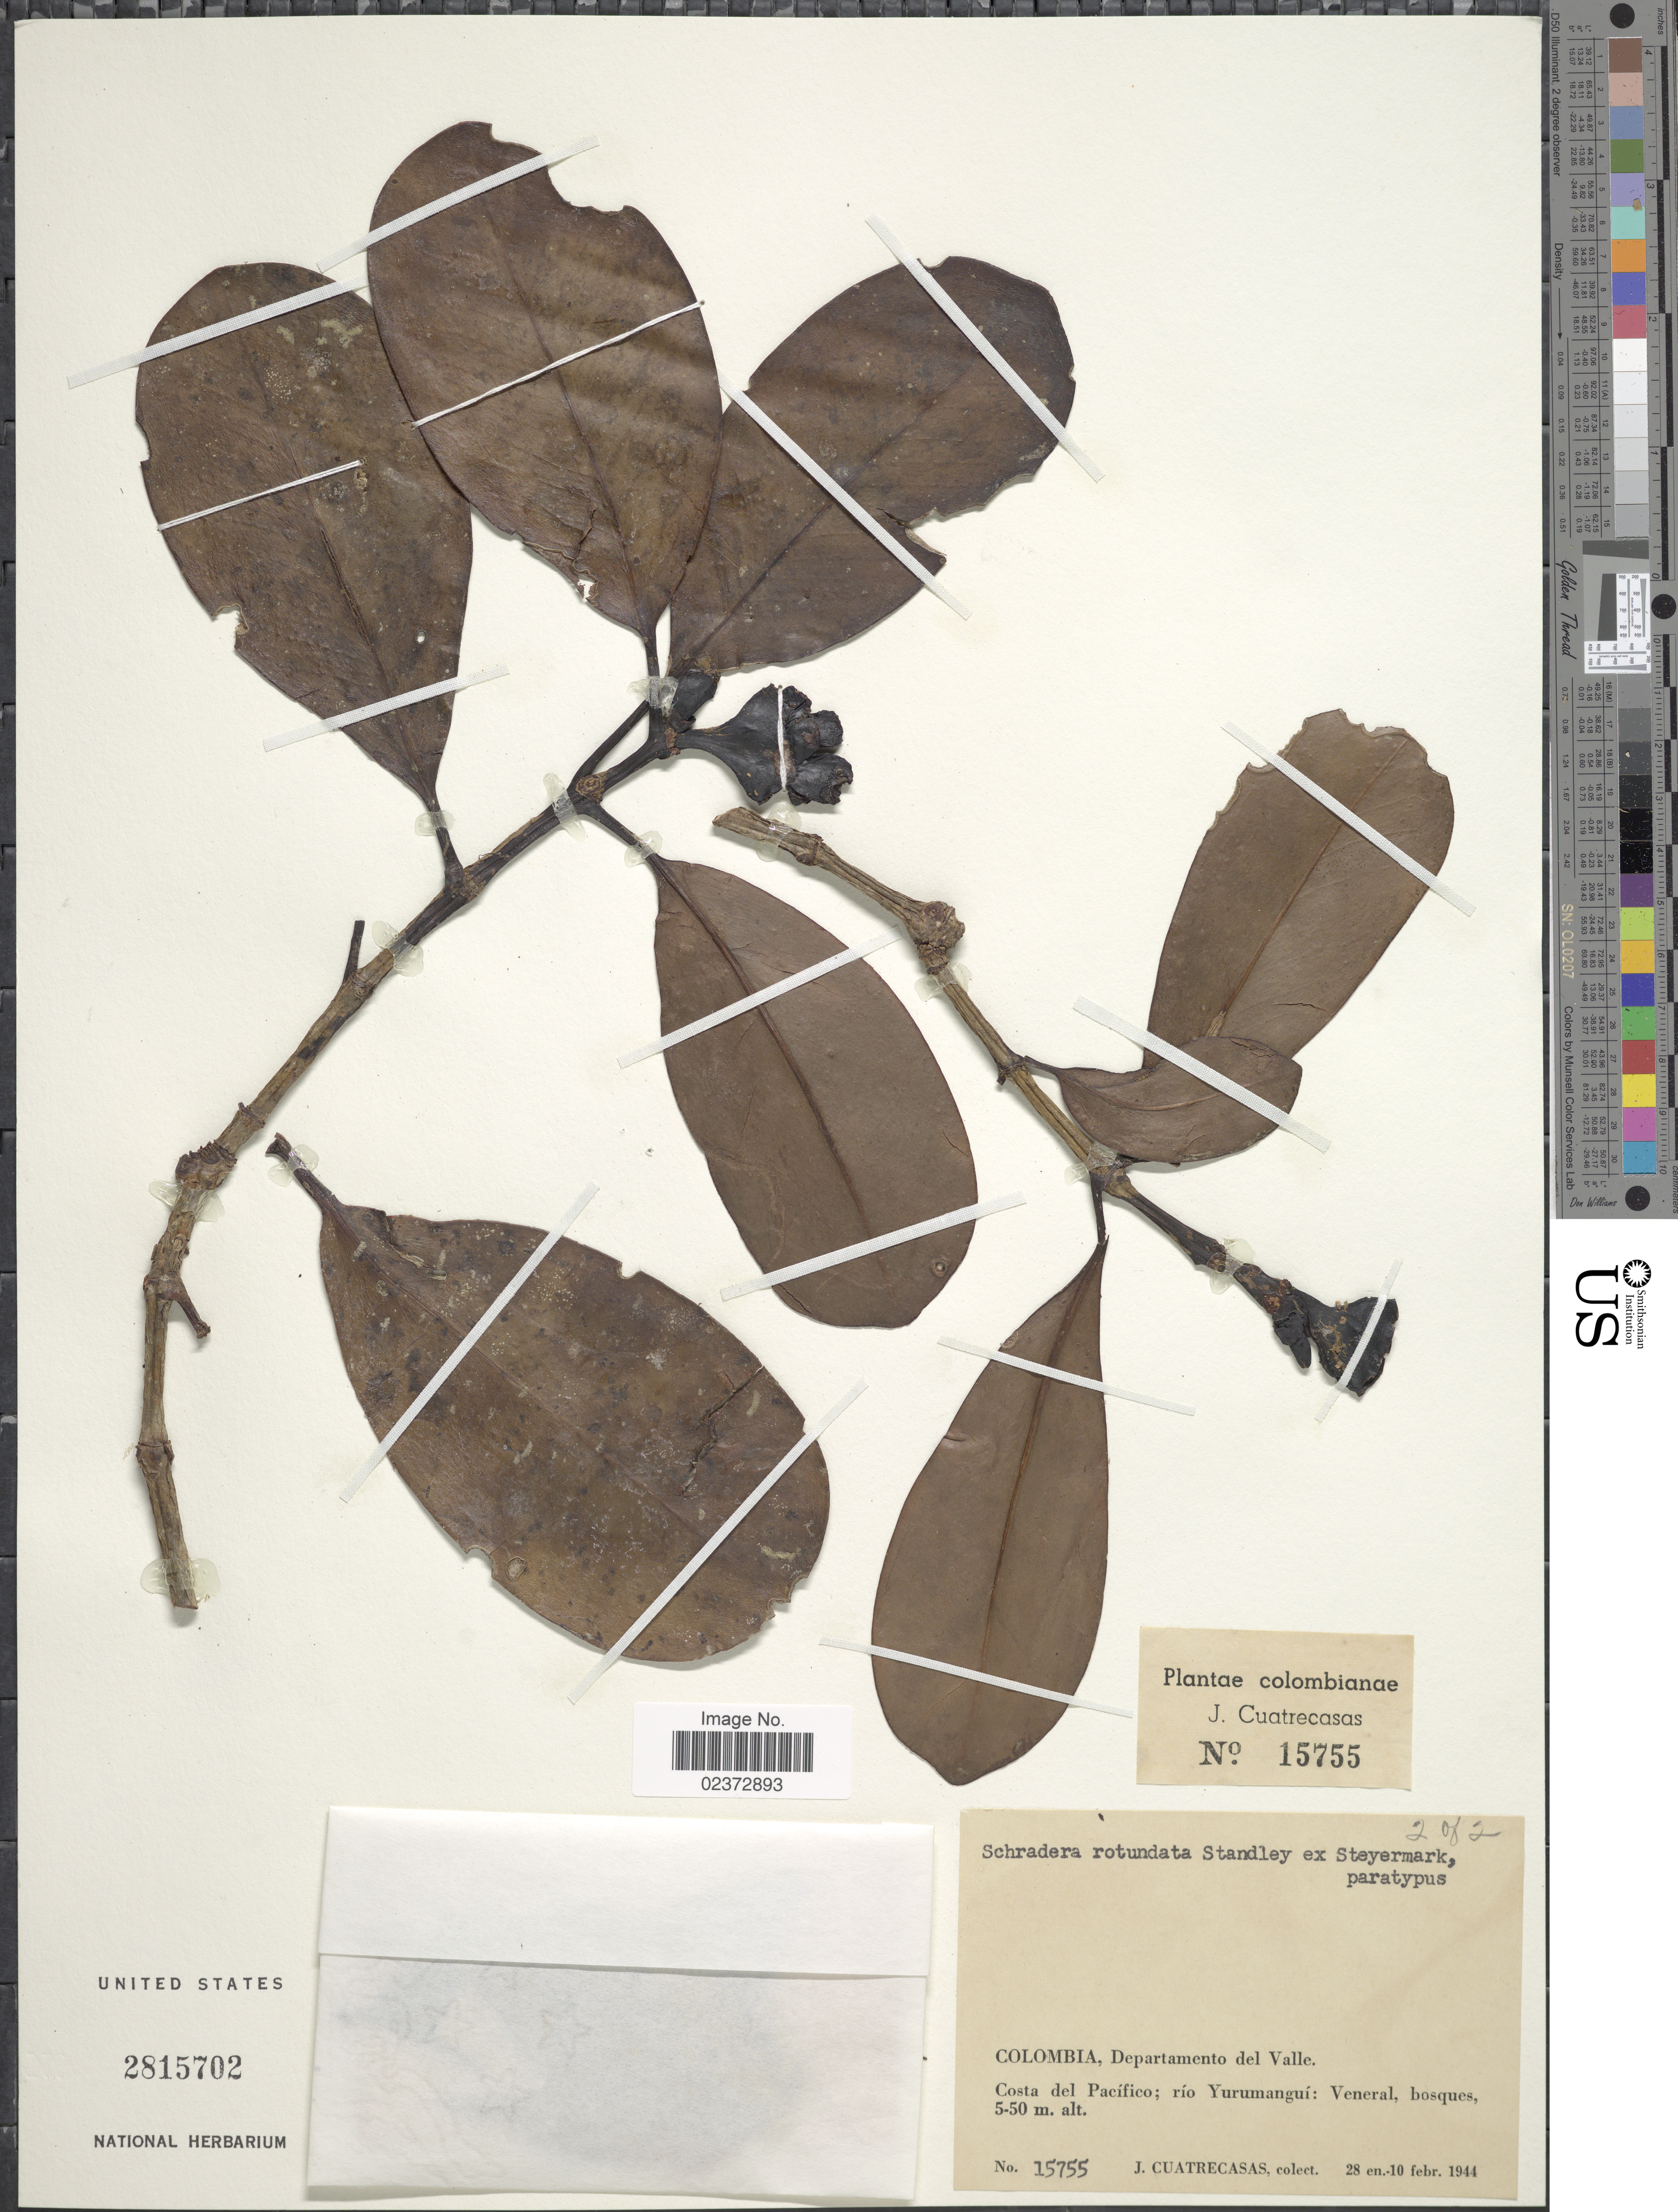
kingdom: Plantae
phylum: Tracheophyta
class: Magnoliopsida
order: Gentianales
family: Rubiaceae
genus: Schradera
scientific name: Schradera rotundata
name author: Standl. ex Steyerm.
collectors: J. Cuatrecasas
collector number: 15755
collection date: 1944-01-28/1944-02-10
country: Colombia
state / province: Valle del Cauca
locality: Departamento del Valle, Costa del Pacífico; río Yurumangú: Veneral, bosques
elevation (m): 5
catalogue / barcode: US 2815702